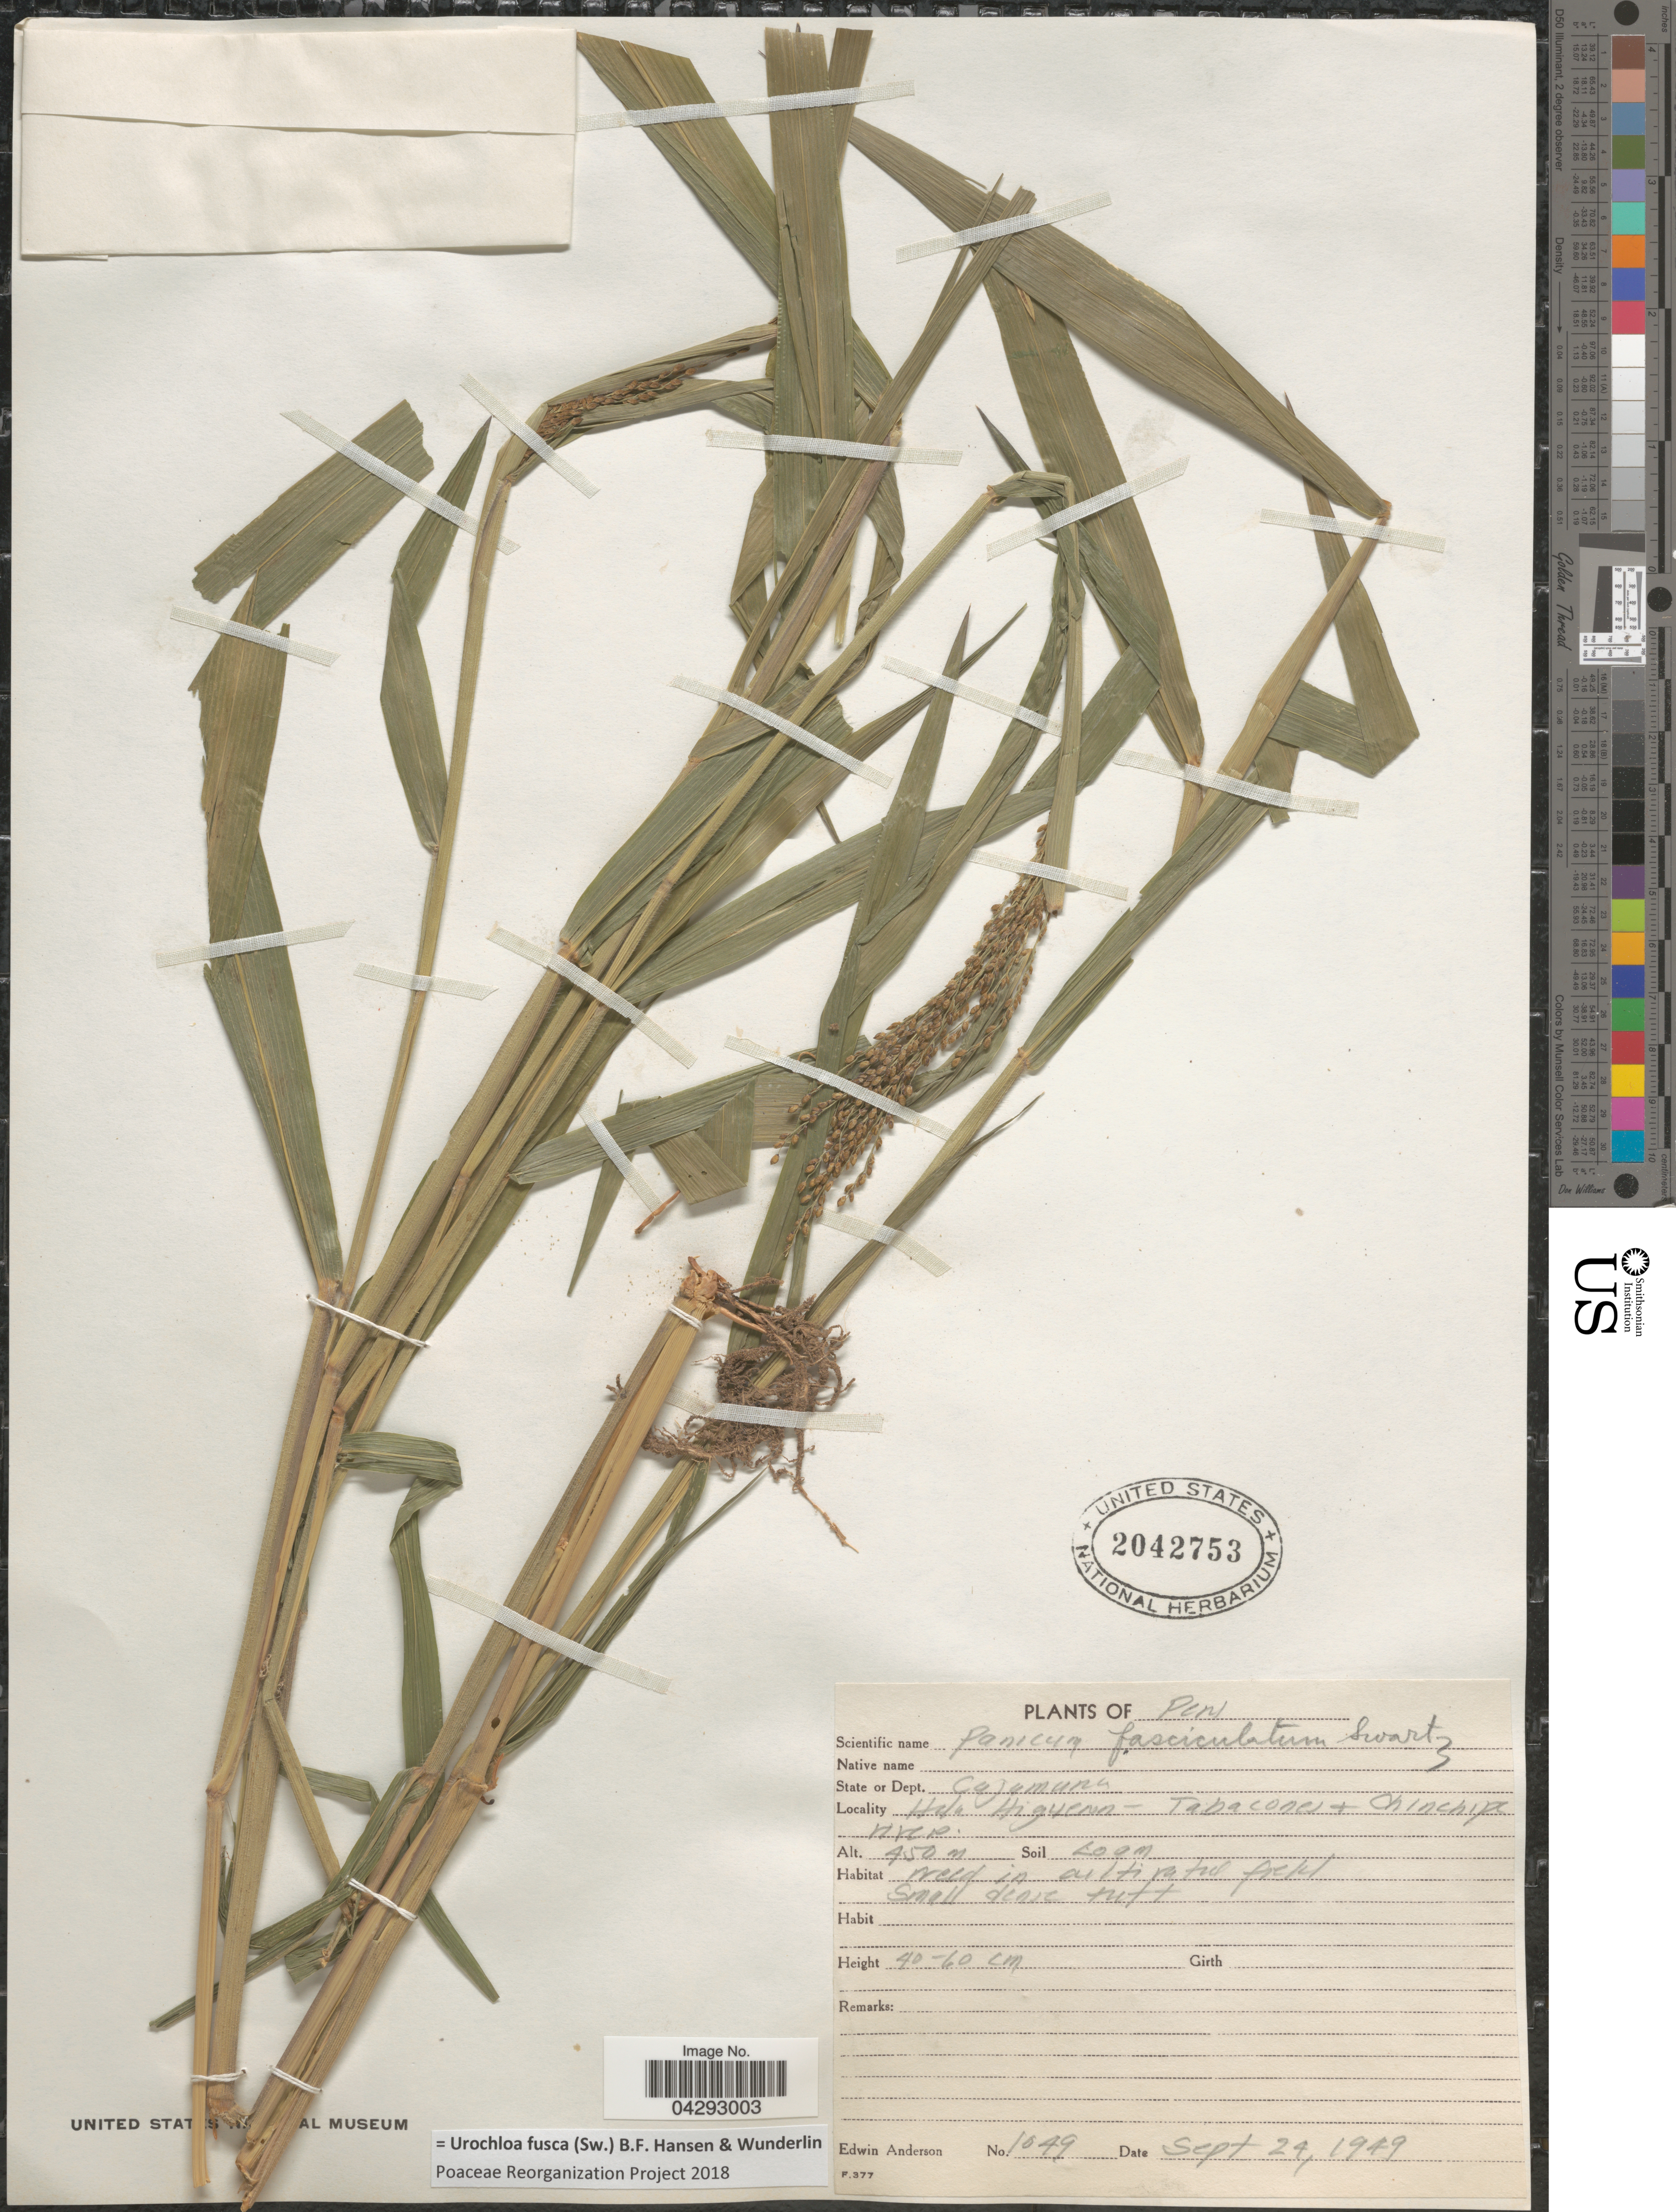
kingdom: Plantae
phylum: Tracheophyta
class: Liliopsida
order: Poales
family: Poaceae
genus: Urochloa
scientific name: Urochloa fusca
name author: (Sw.) B.F. Hansen & Wunderlin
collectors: E. Anderson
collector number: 1049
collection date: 1949-09-24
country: Peru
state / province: Cajamarca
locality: Hda Higuera - Tabacones + Chinchipa river.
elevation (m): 450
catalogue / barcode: US 2042753